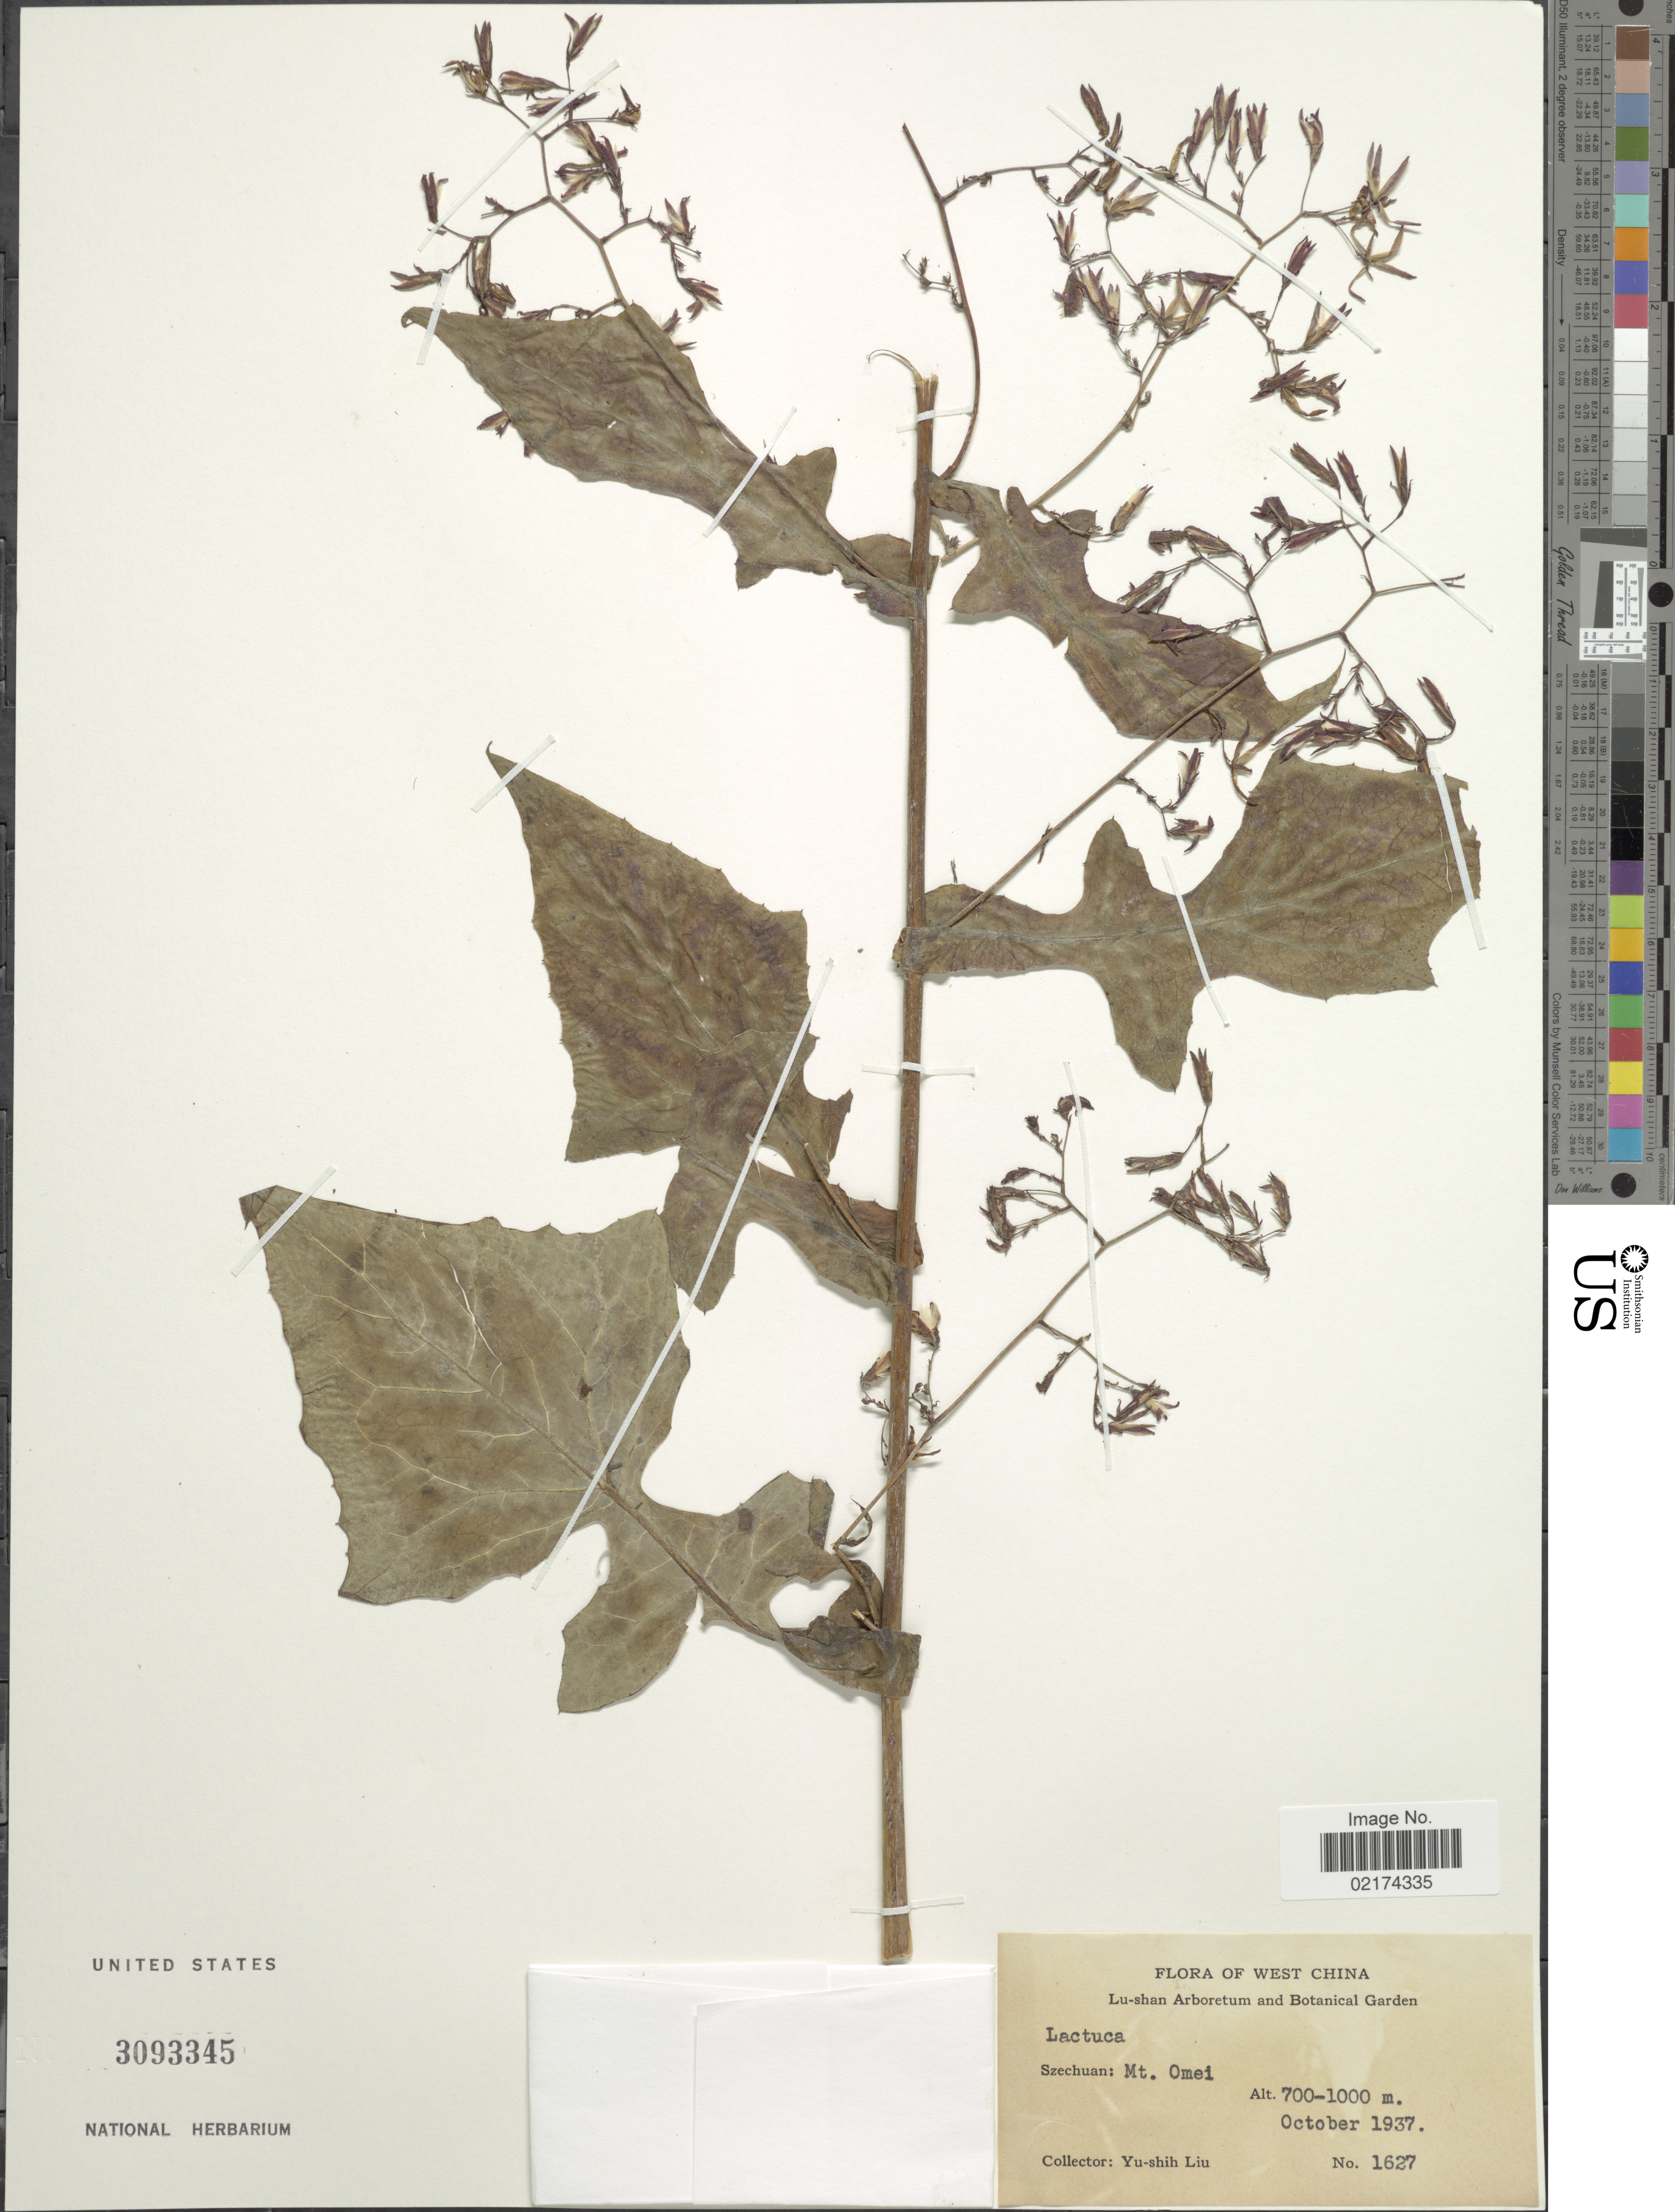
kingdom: Plantae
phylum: Tracheophyta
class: Magnoliopsida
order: Asterales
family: Asteraceae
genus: Lactuca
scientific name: Lactuca sp.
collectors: Y.-S. Liu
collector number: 1627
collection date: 1937-10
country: China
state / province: Sichuan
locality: West China, Szechuan, Mt. Omei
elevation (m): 700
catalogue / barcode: US 3093345